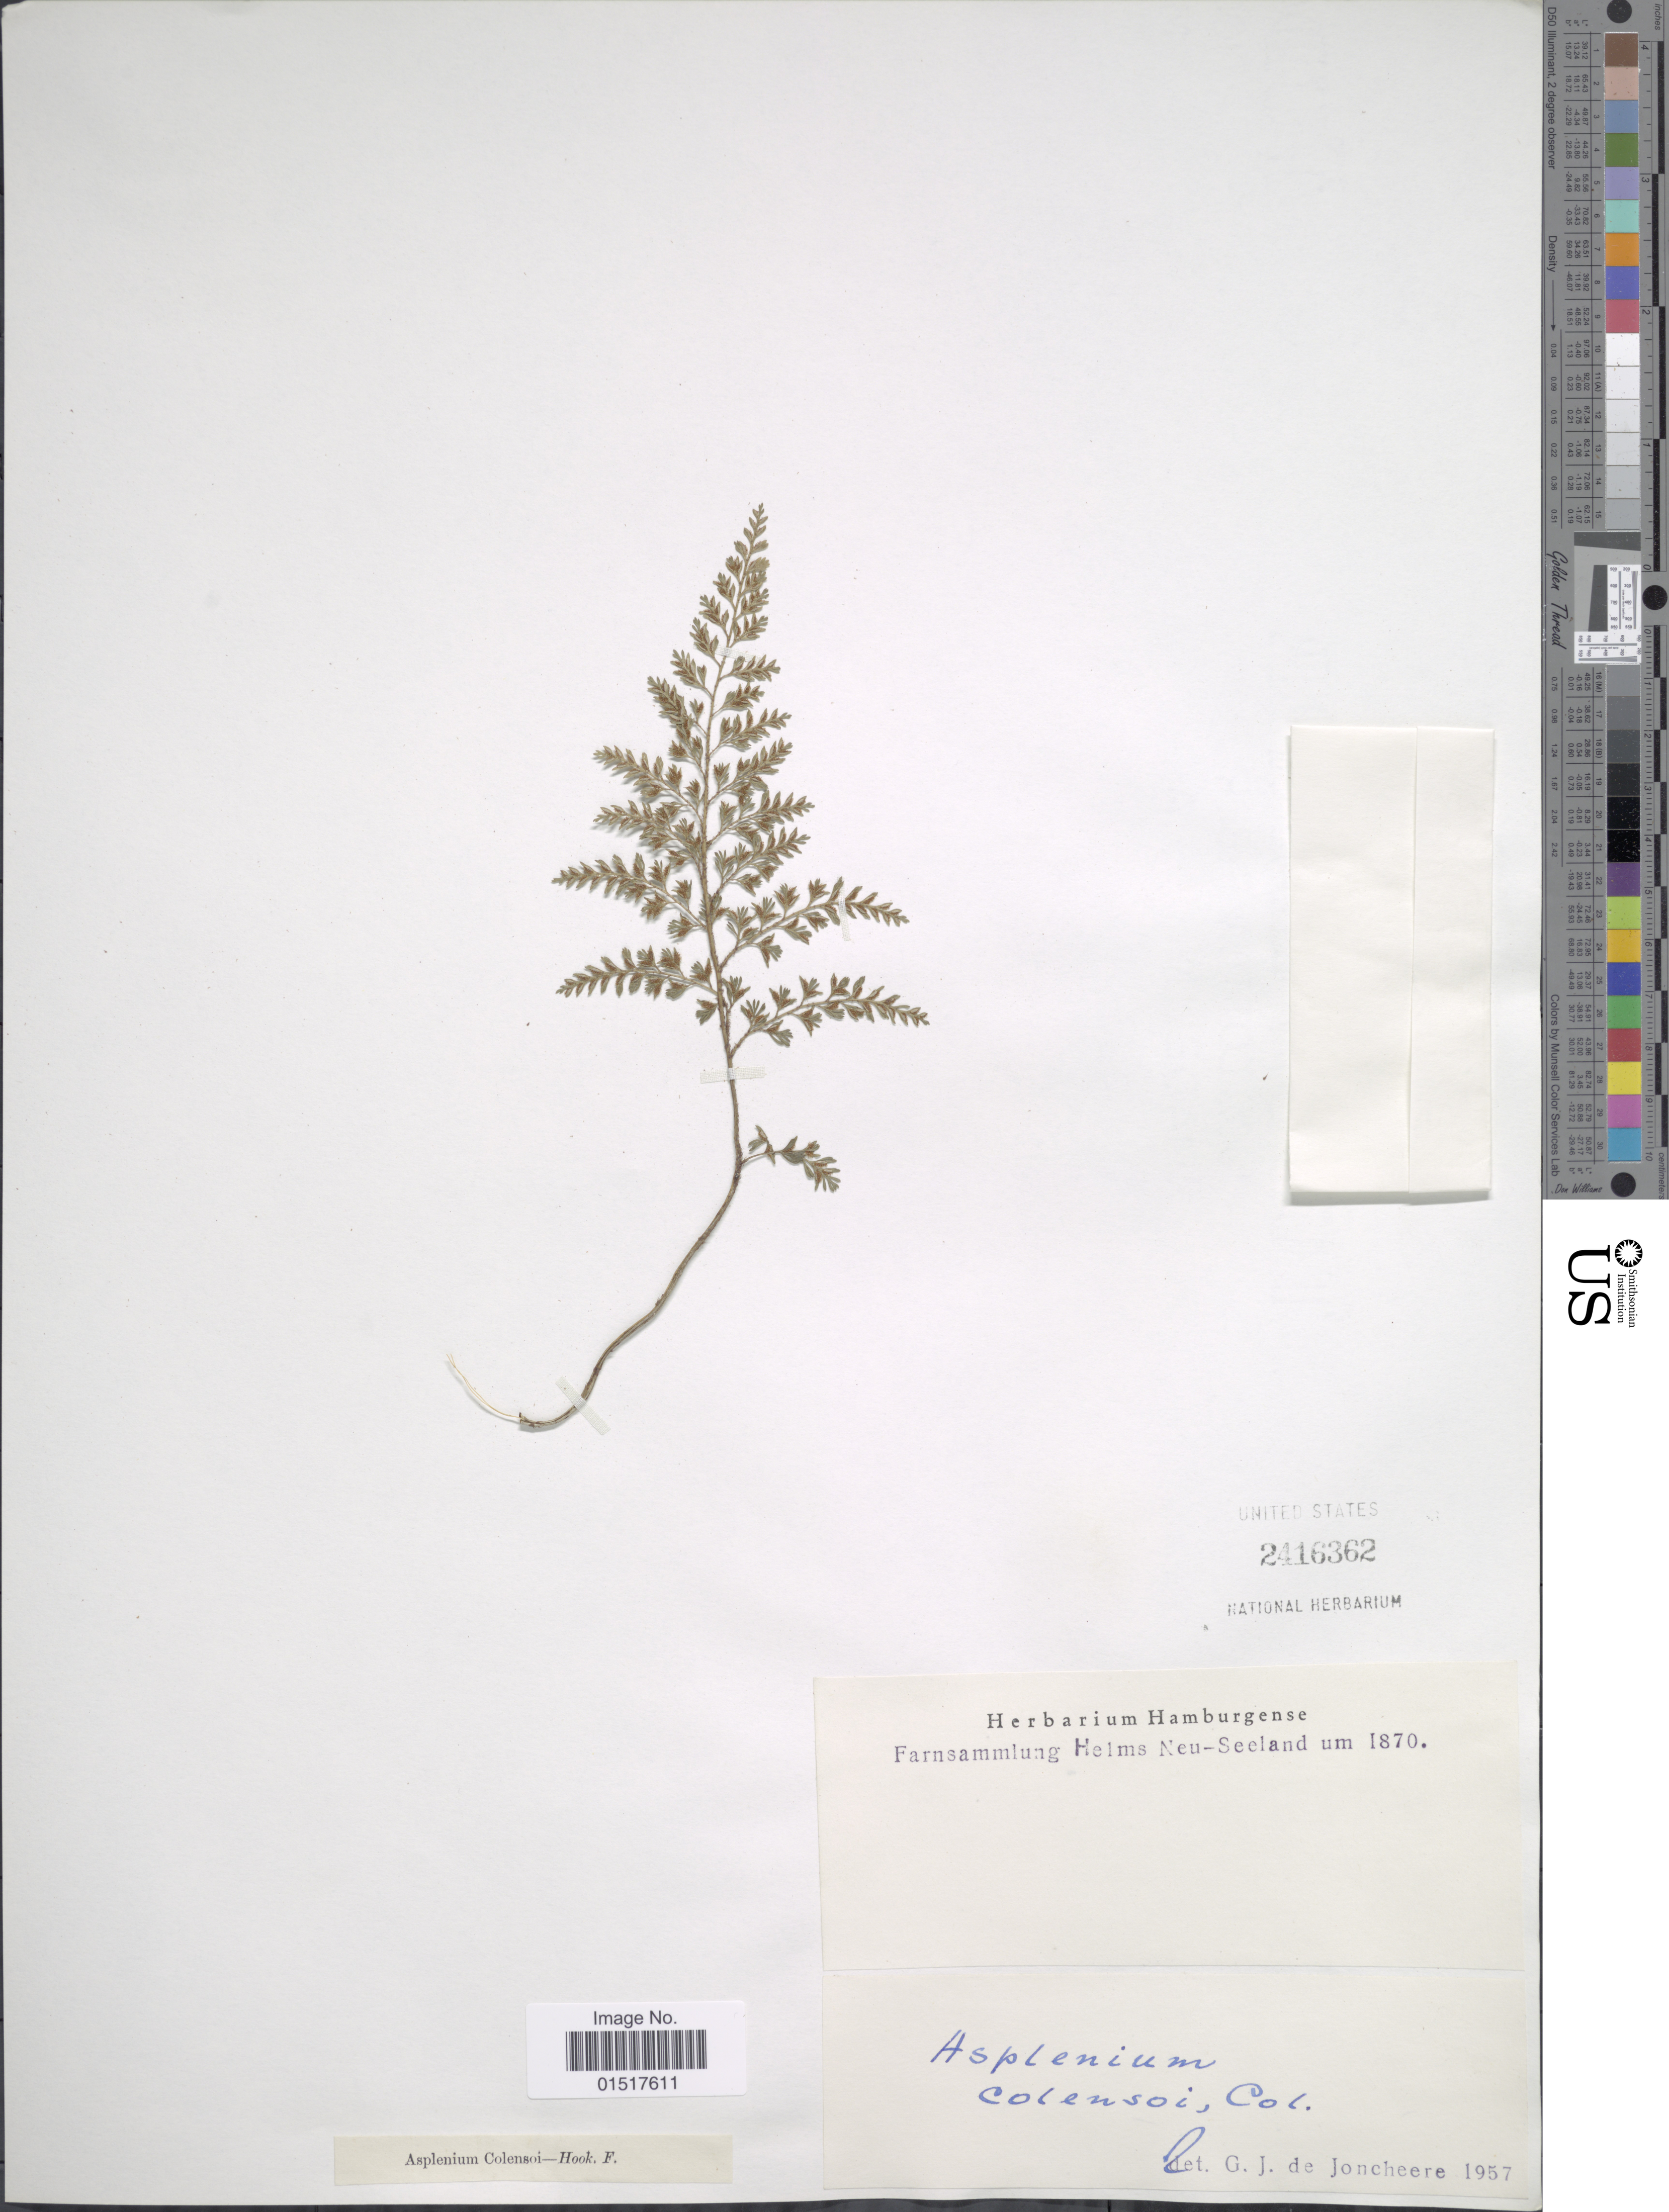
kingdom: Plantae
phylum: Tracheophyta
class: Polypodiopsida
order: Polypodiales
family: Aspleniaceae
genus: Asplenium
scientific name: Asplenium colensoi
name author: Hook. f.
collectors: Helms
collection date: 1870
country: New Zealand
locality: Neu-Seeland.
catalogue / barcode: US 2416362